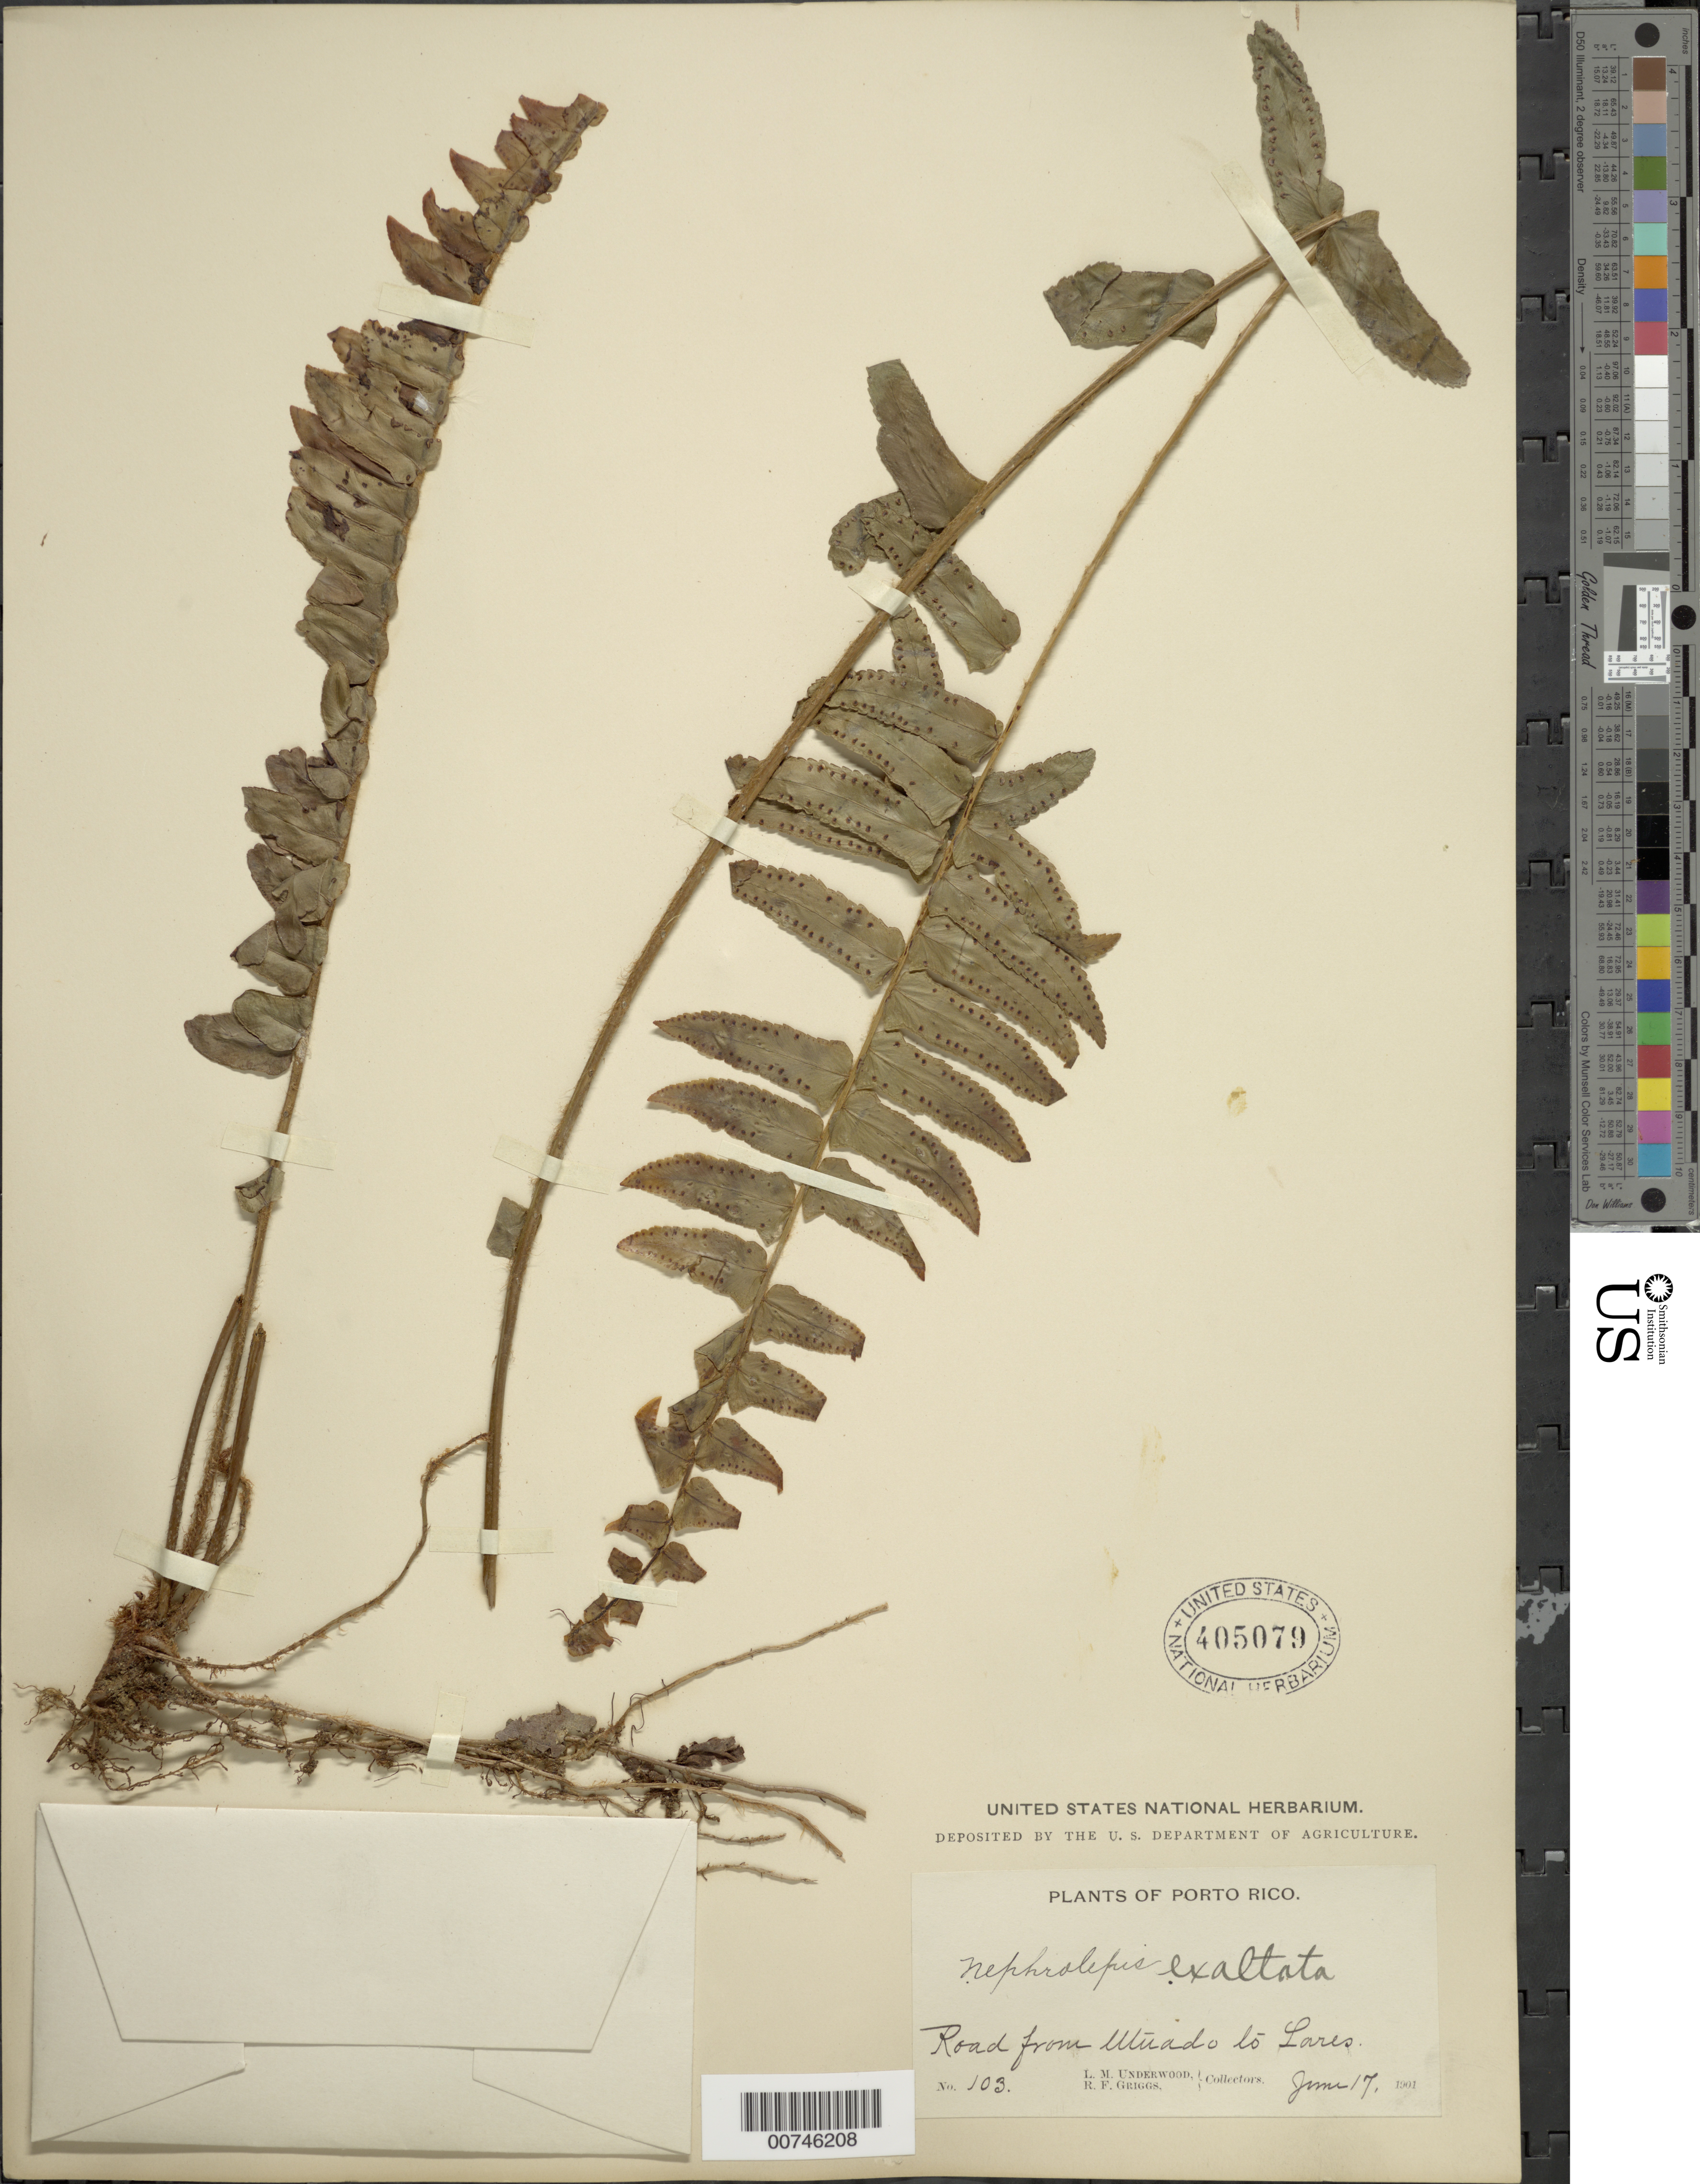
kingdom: Plantae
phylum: Tracheophyta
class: Polypodiopsida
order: Polypodiales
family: Nephrolepidaceae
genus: Nephrolepis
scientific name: Nephrolepis exaltata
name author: (L.) Schott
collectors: L. M. Underwood & R. F. Griggs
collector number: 103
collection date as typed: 17 Jun 1901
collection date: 1901-06-17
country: Puerto Rico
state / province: Utuado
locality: Road from Utuado to Lares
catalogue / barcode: US 405079